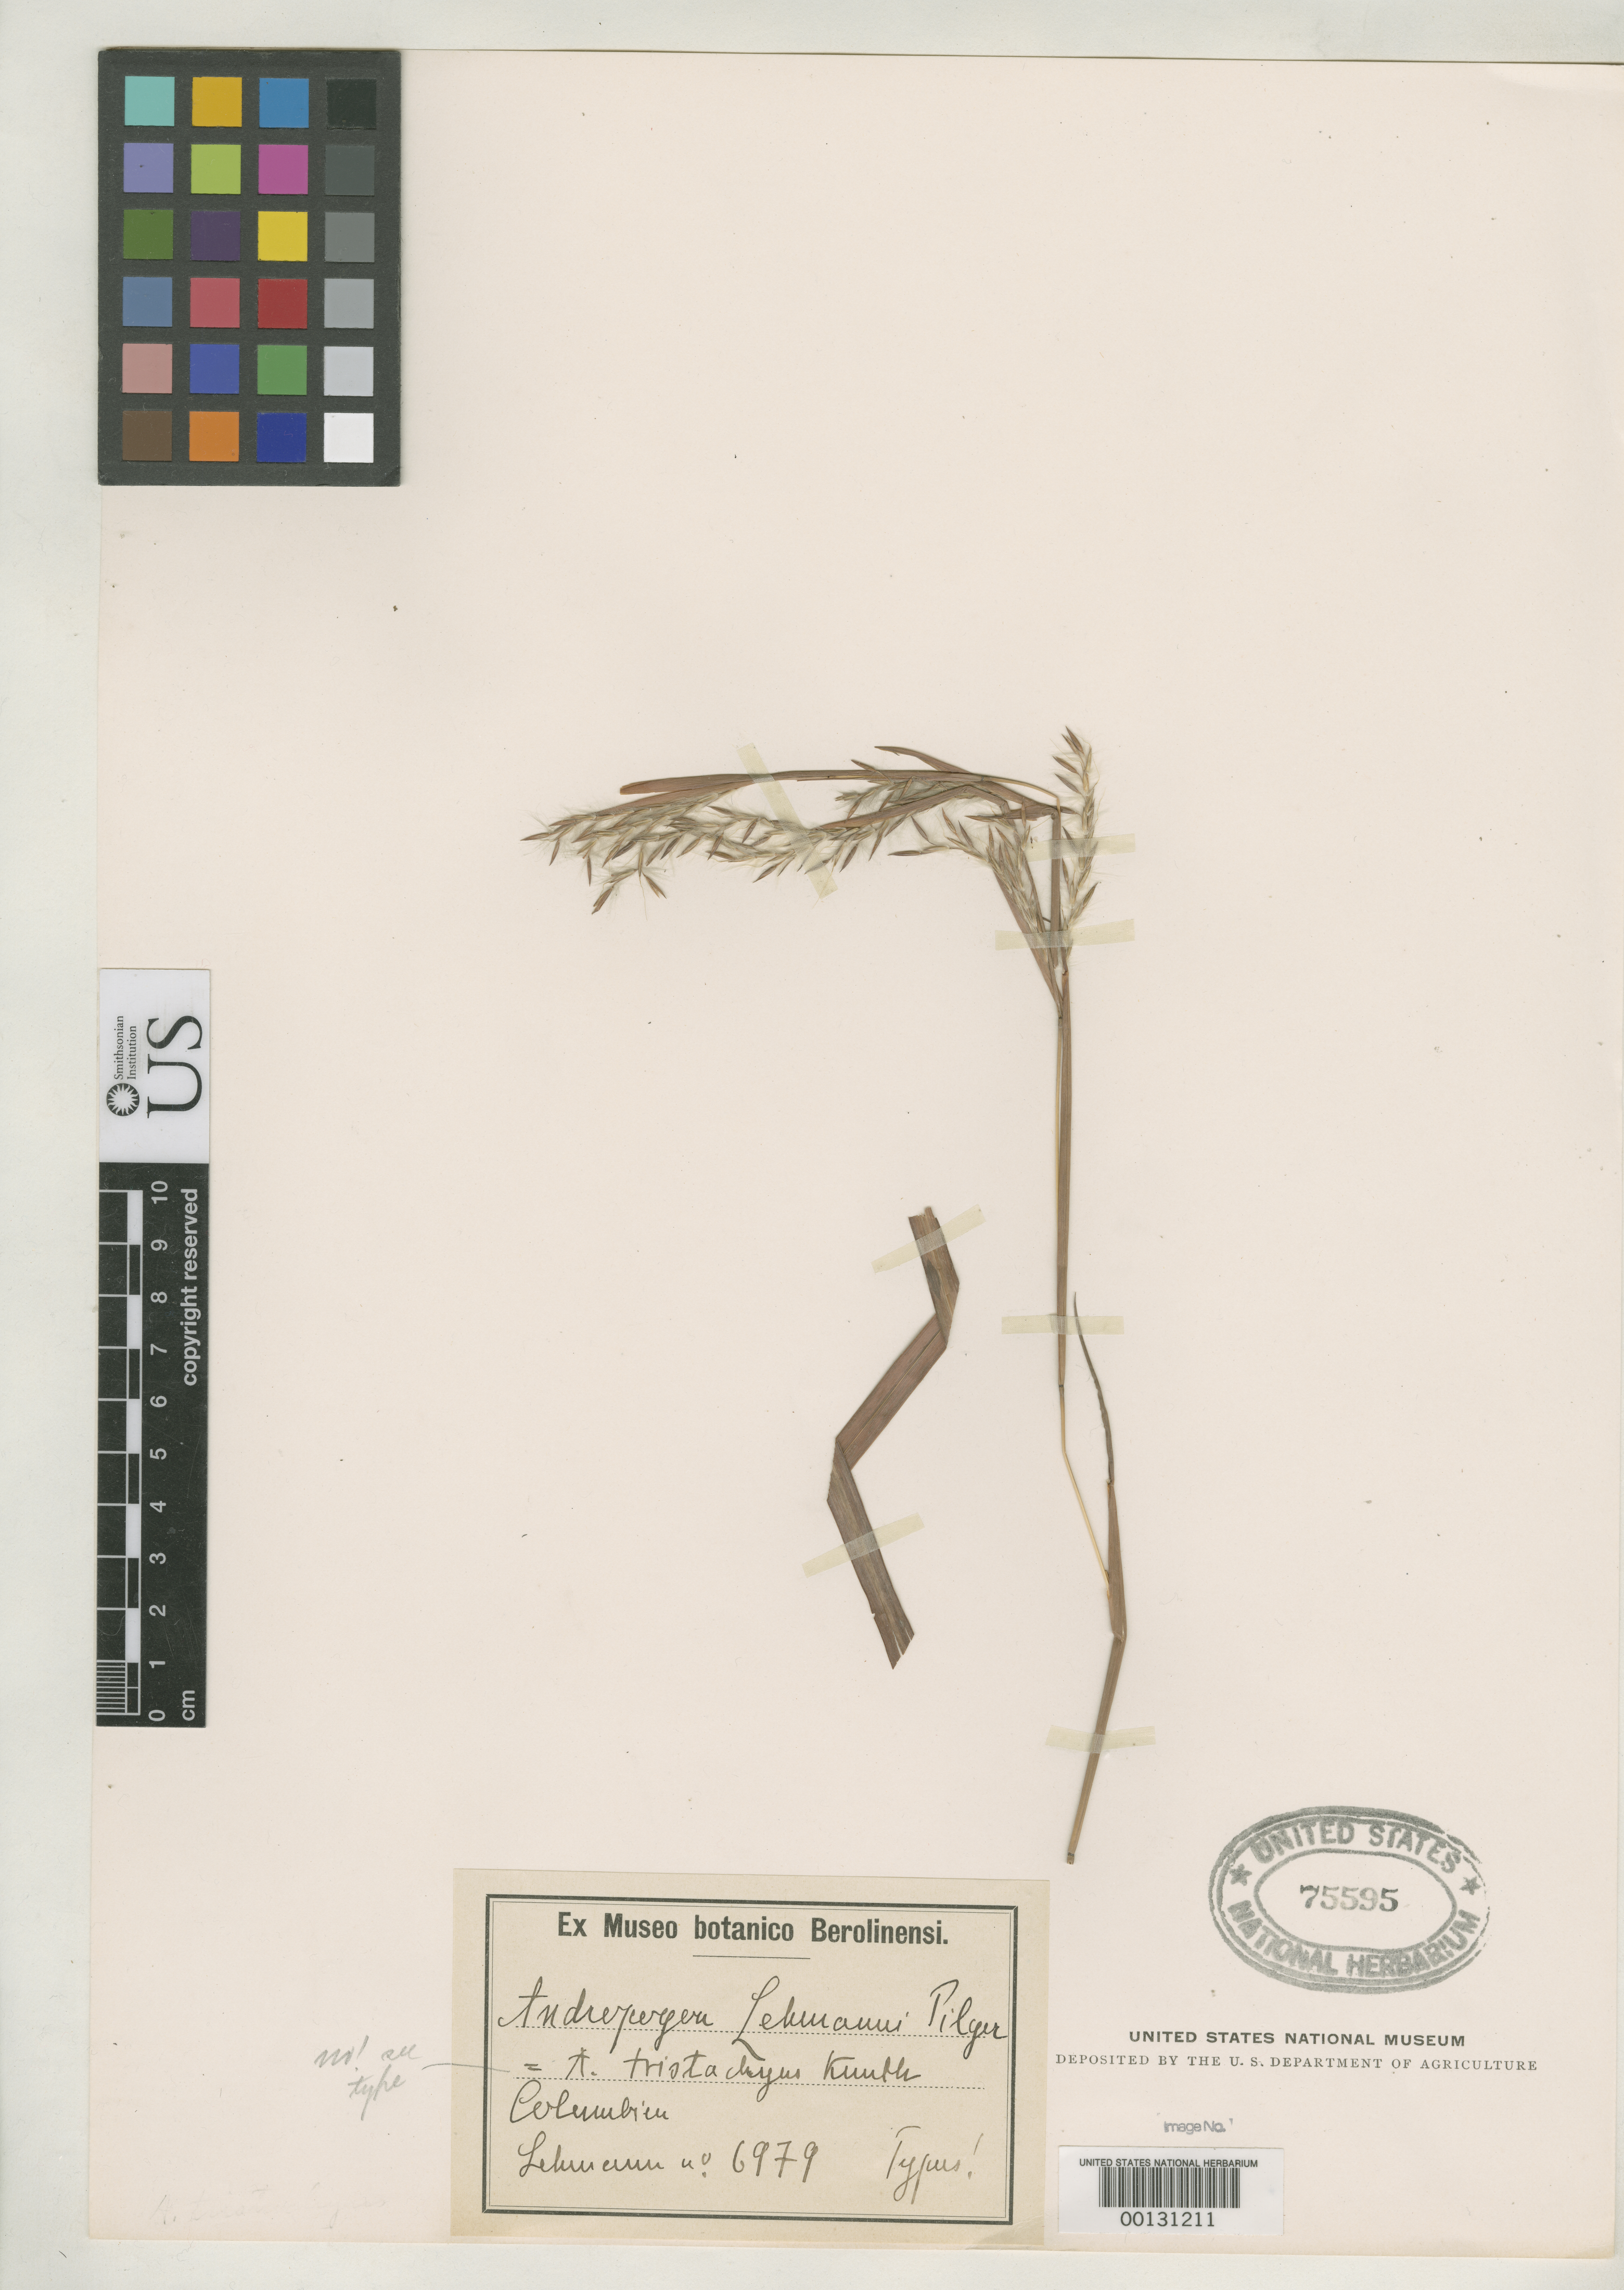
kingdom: Plantae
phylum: Tracheophyta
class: Liliopsida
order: Poales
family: Poaceae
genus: Andropogon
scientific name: Andropogon lehmannii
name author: Pilg.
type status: Isotype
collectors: F. C. Lehmann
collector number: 6979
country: Colombia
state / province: Cauca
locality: Popayan.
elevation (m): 1700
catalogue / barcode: US 75595